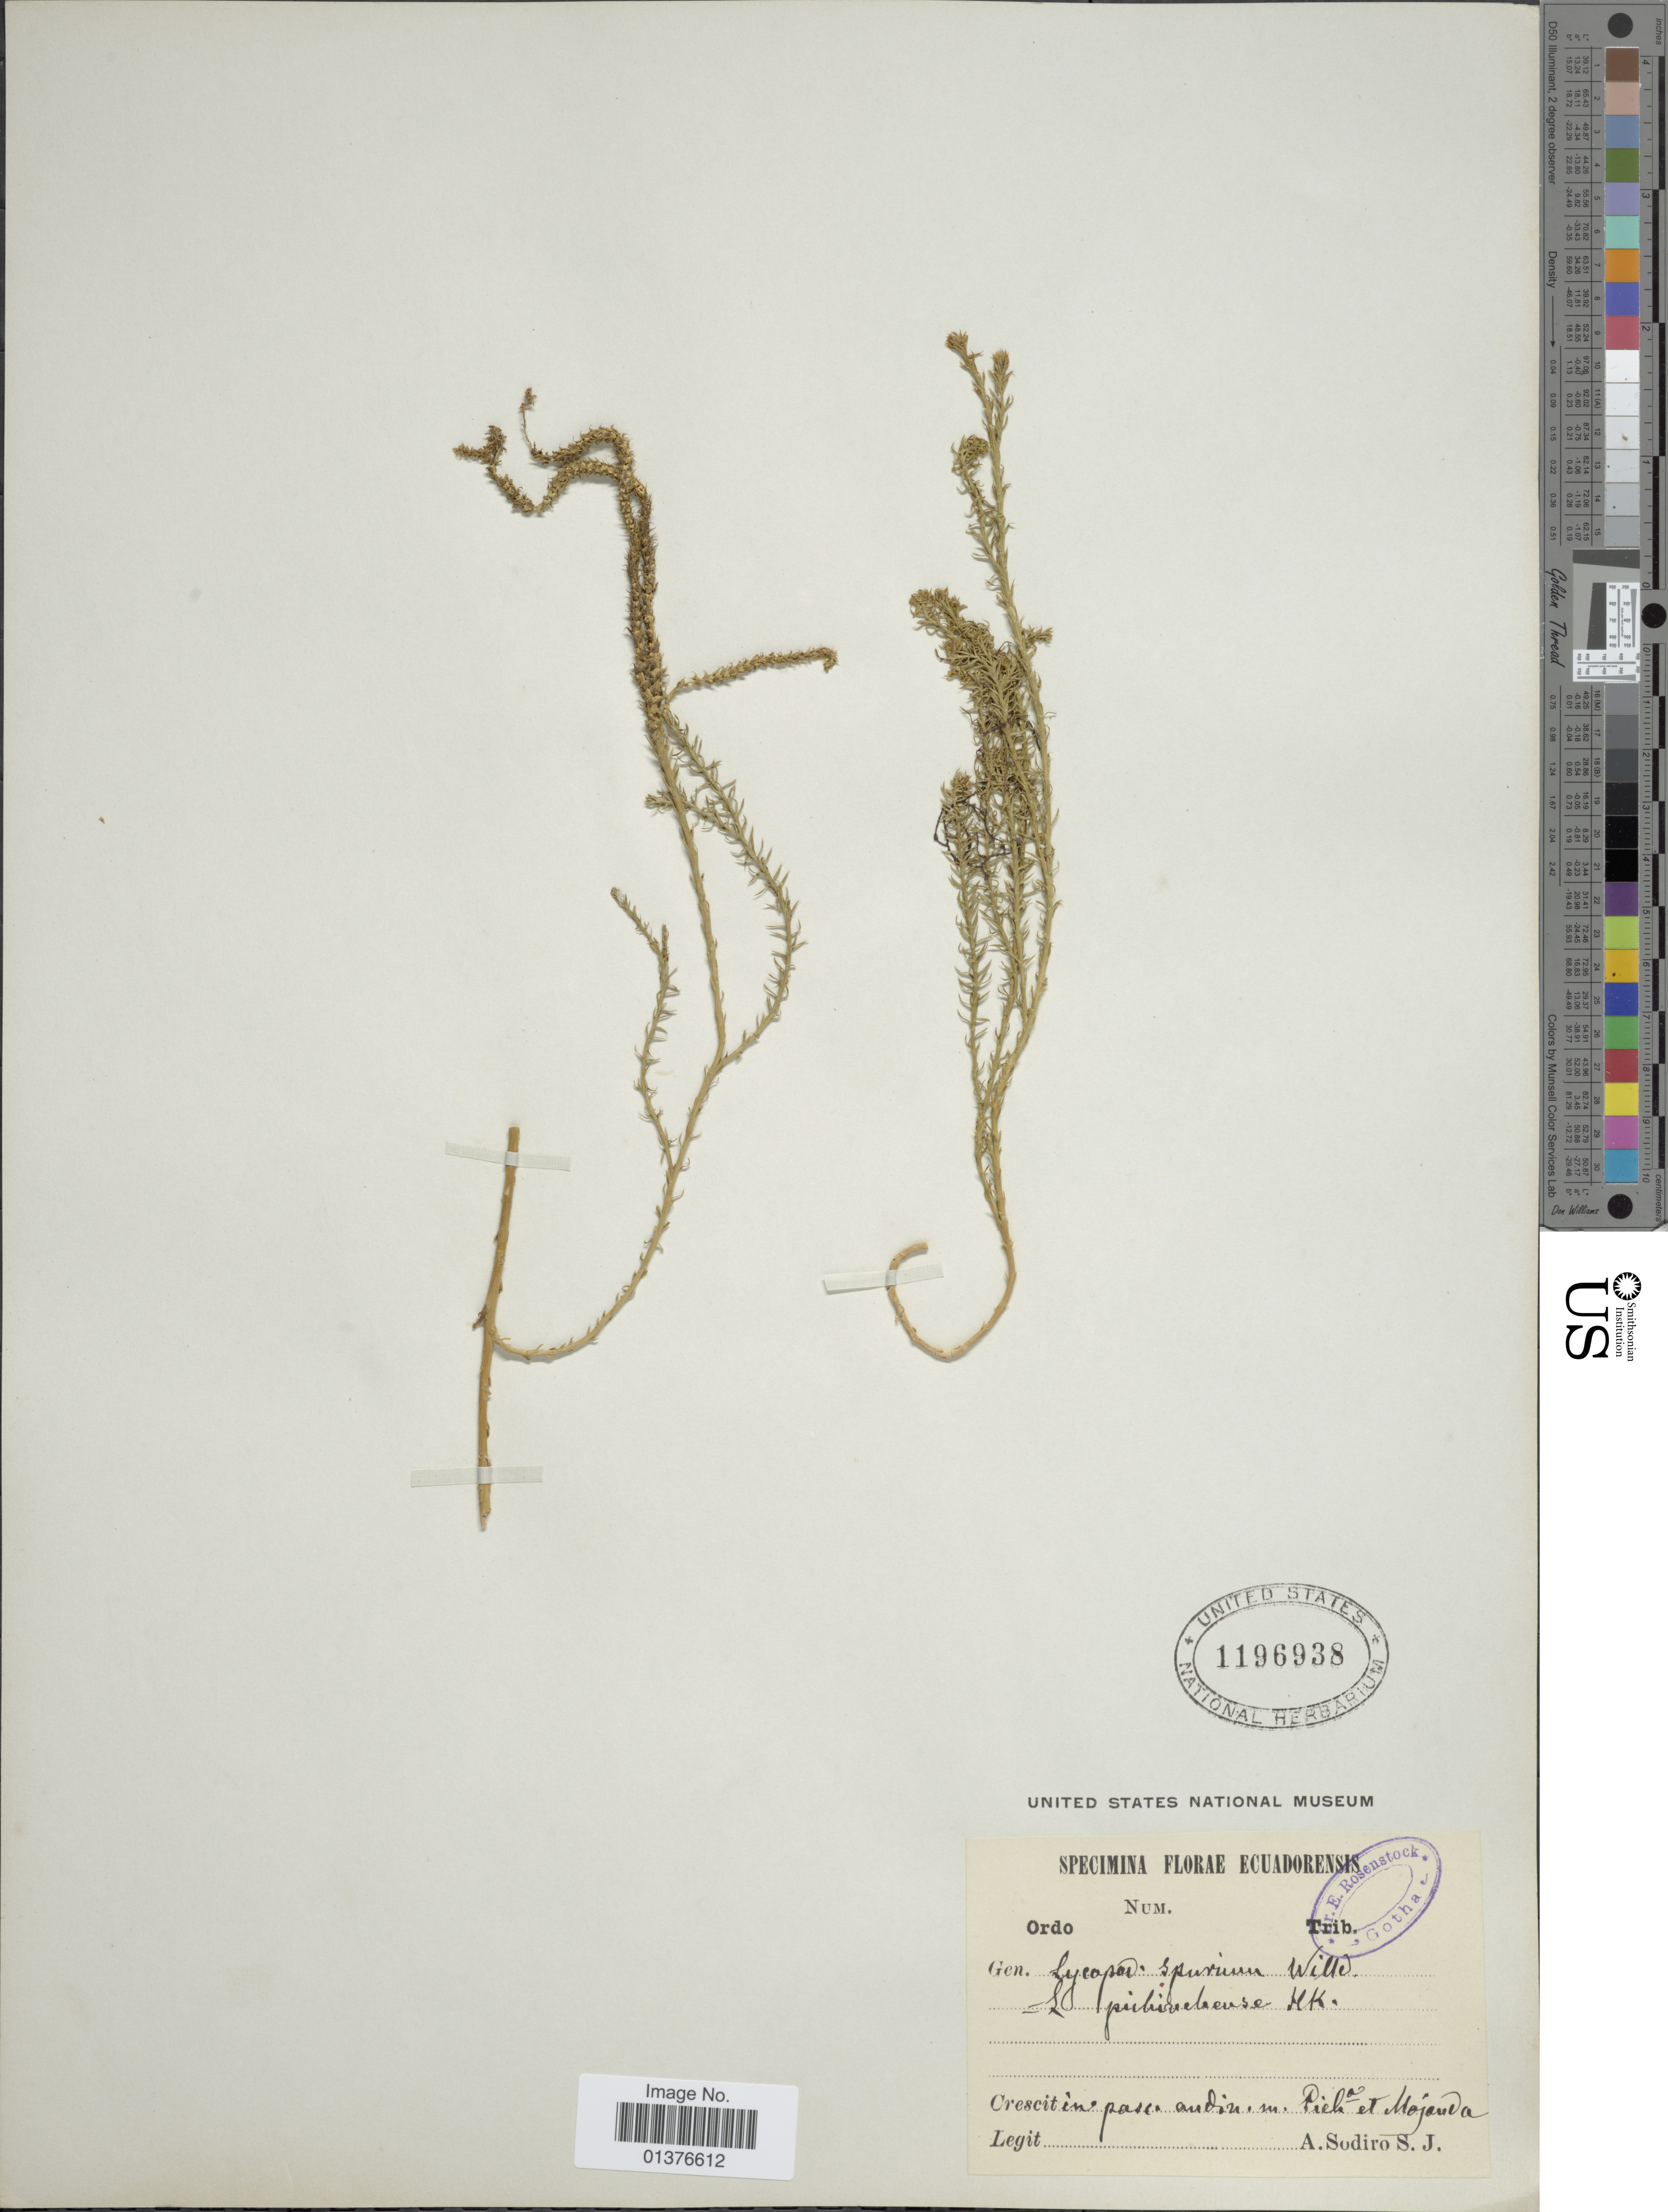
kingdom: Plantae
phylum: Tracheophyta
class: Lycopodiopsida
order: Lycopodiales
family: Lycopodiaceae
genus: Austrolycopodium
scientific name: Austrolycopodium magellanicum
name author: (P. Beauv.) Holub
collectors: A. Sodiro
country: Ecuador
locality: In pasc andin. m. Picha et Mojanda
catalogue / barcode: US 1196938